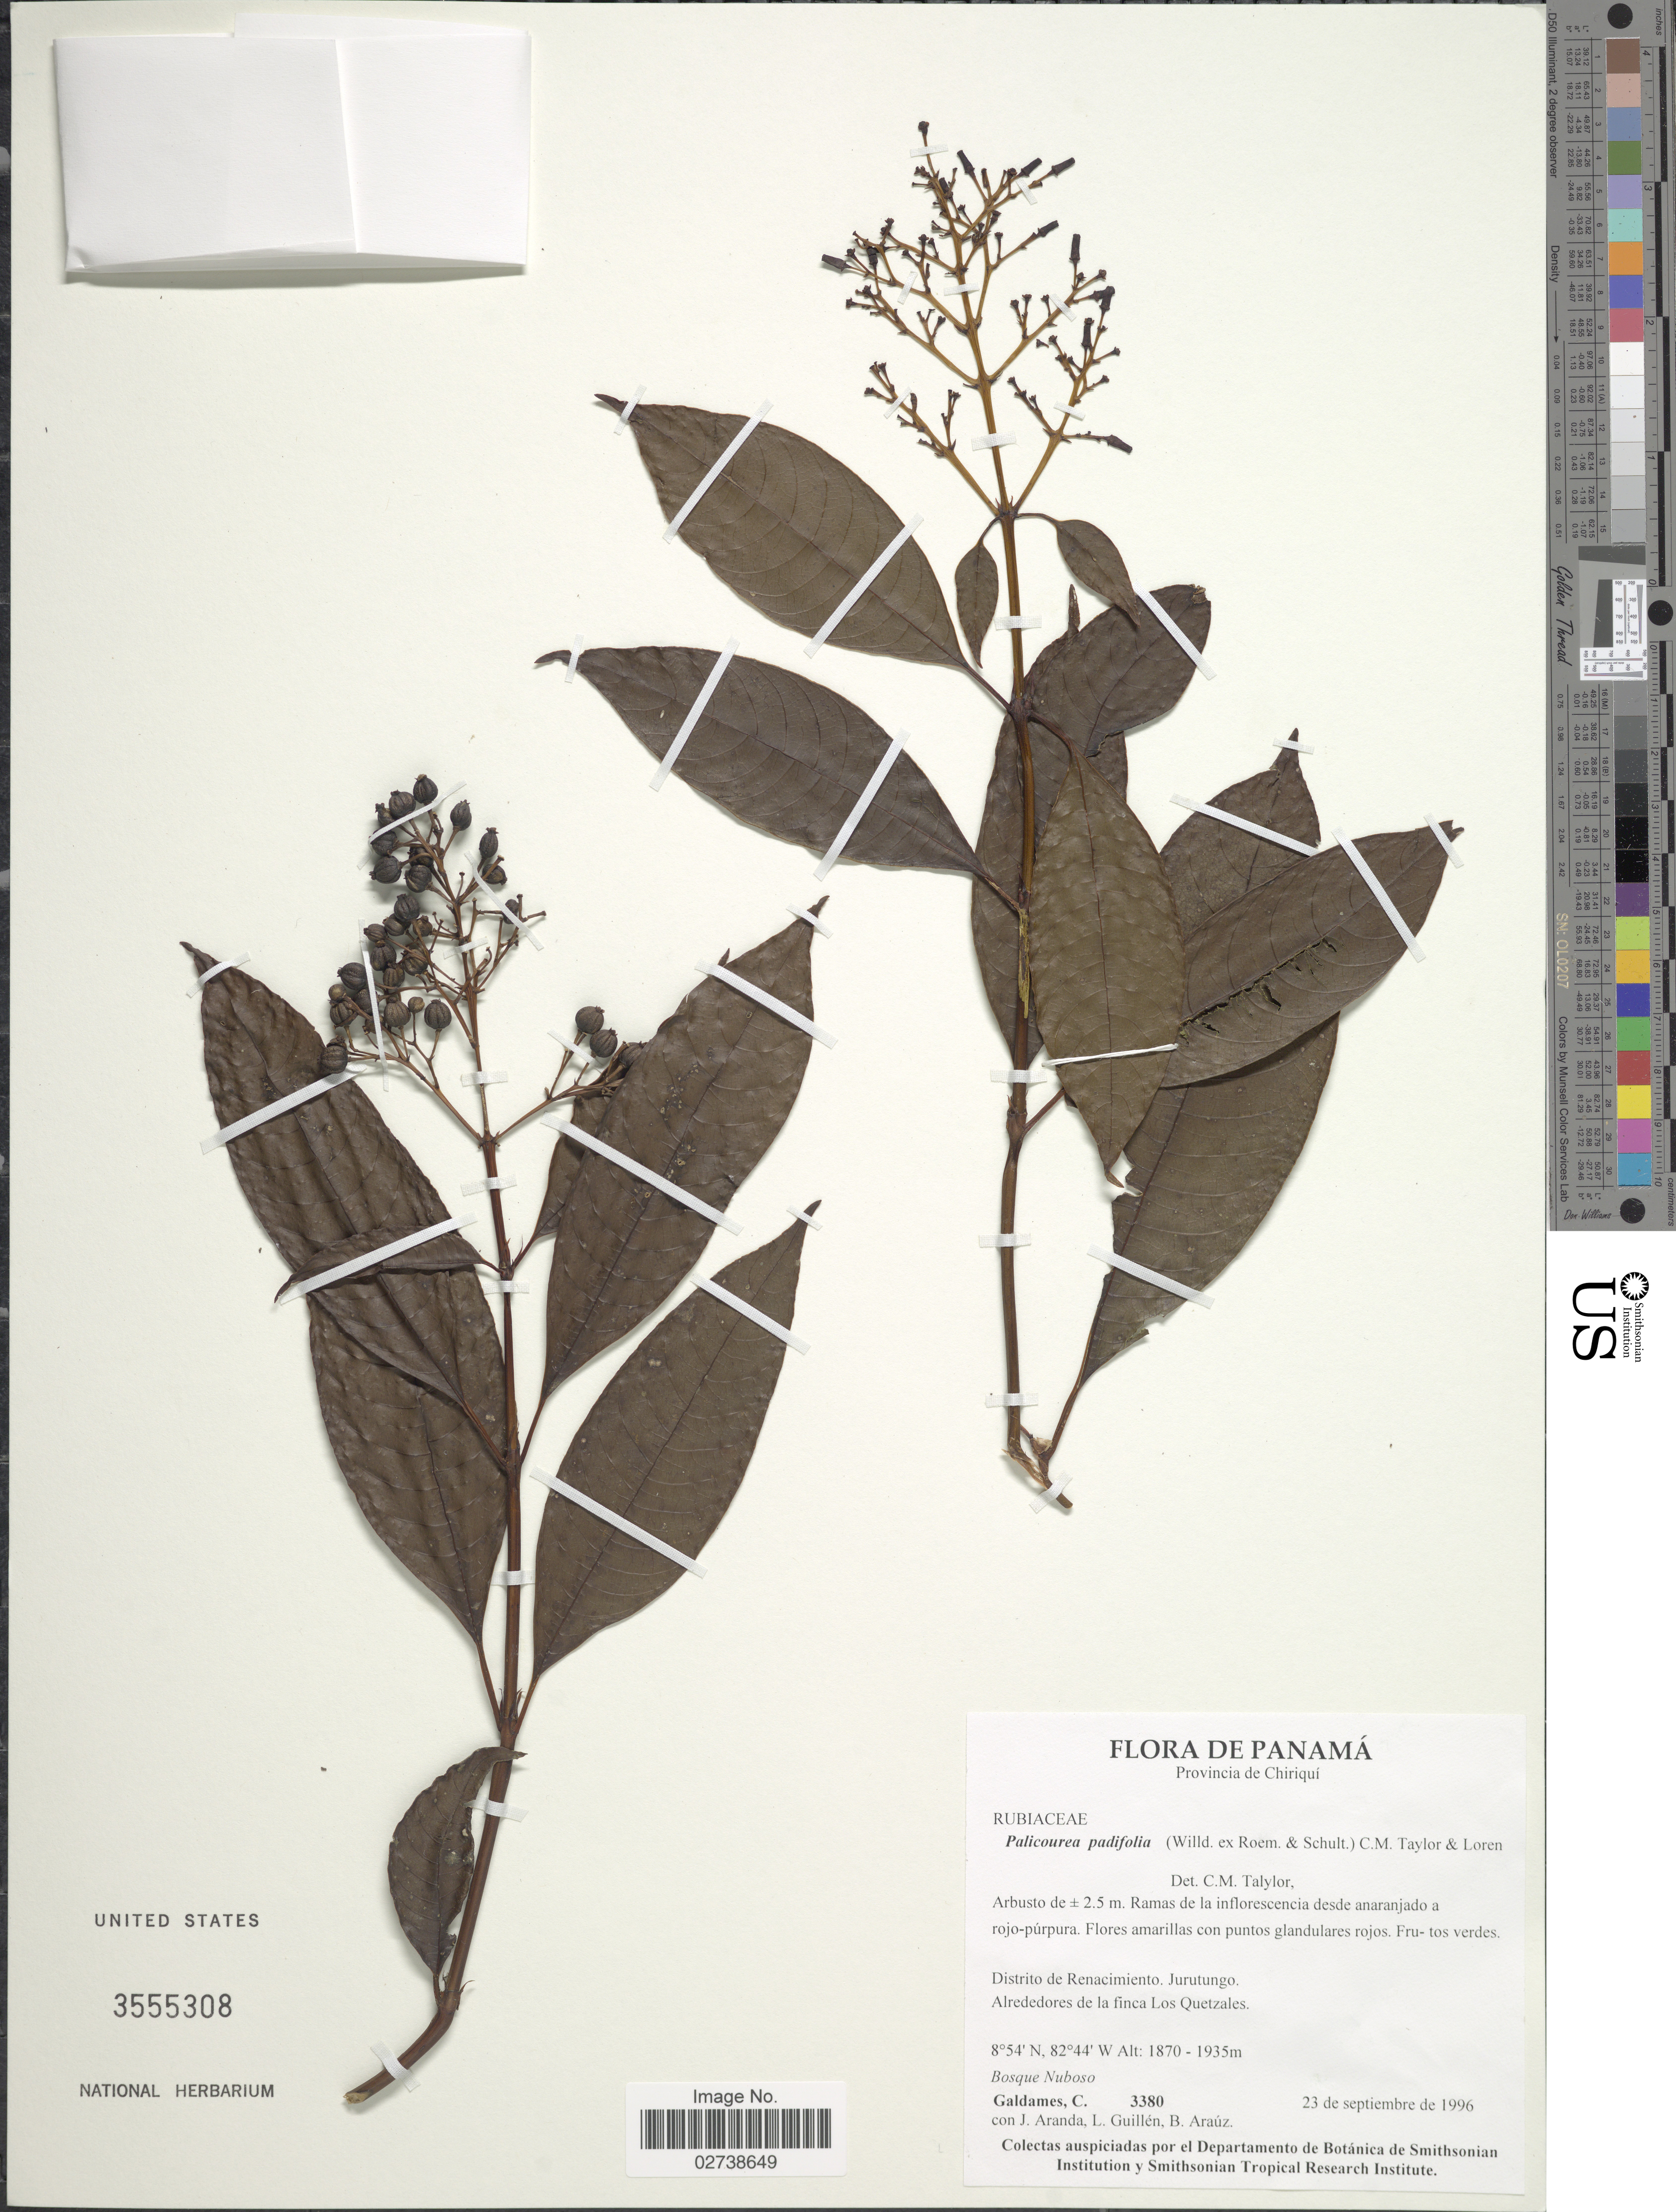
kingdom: Plantae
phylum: Tracheophyta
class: Magnoliopsida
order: Gentianales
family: Rubiaceae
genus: Palicourea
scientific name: Palicourea padifolia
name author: (Humb. & Bonpl. ex Roem. & Schult.) C.M. Taylor & Lorence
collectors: C. Galdames, J. Aranda, L. Guillén & B. Araúz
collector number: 3380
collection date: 1996-09-23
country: Panama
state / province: Chiriqui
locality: Distrito de Renacimiento. Jurutungo. Alrededores de la finca Los Quetzales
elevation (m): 1870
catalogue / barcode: US 3555308